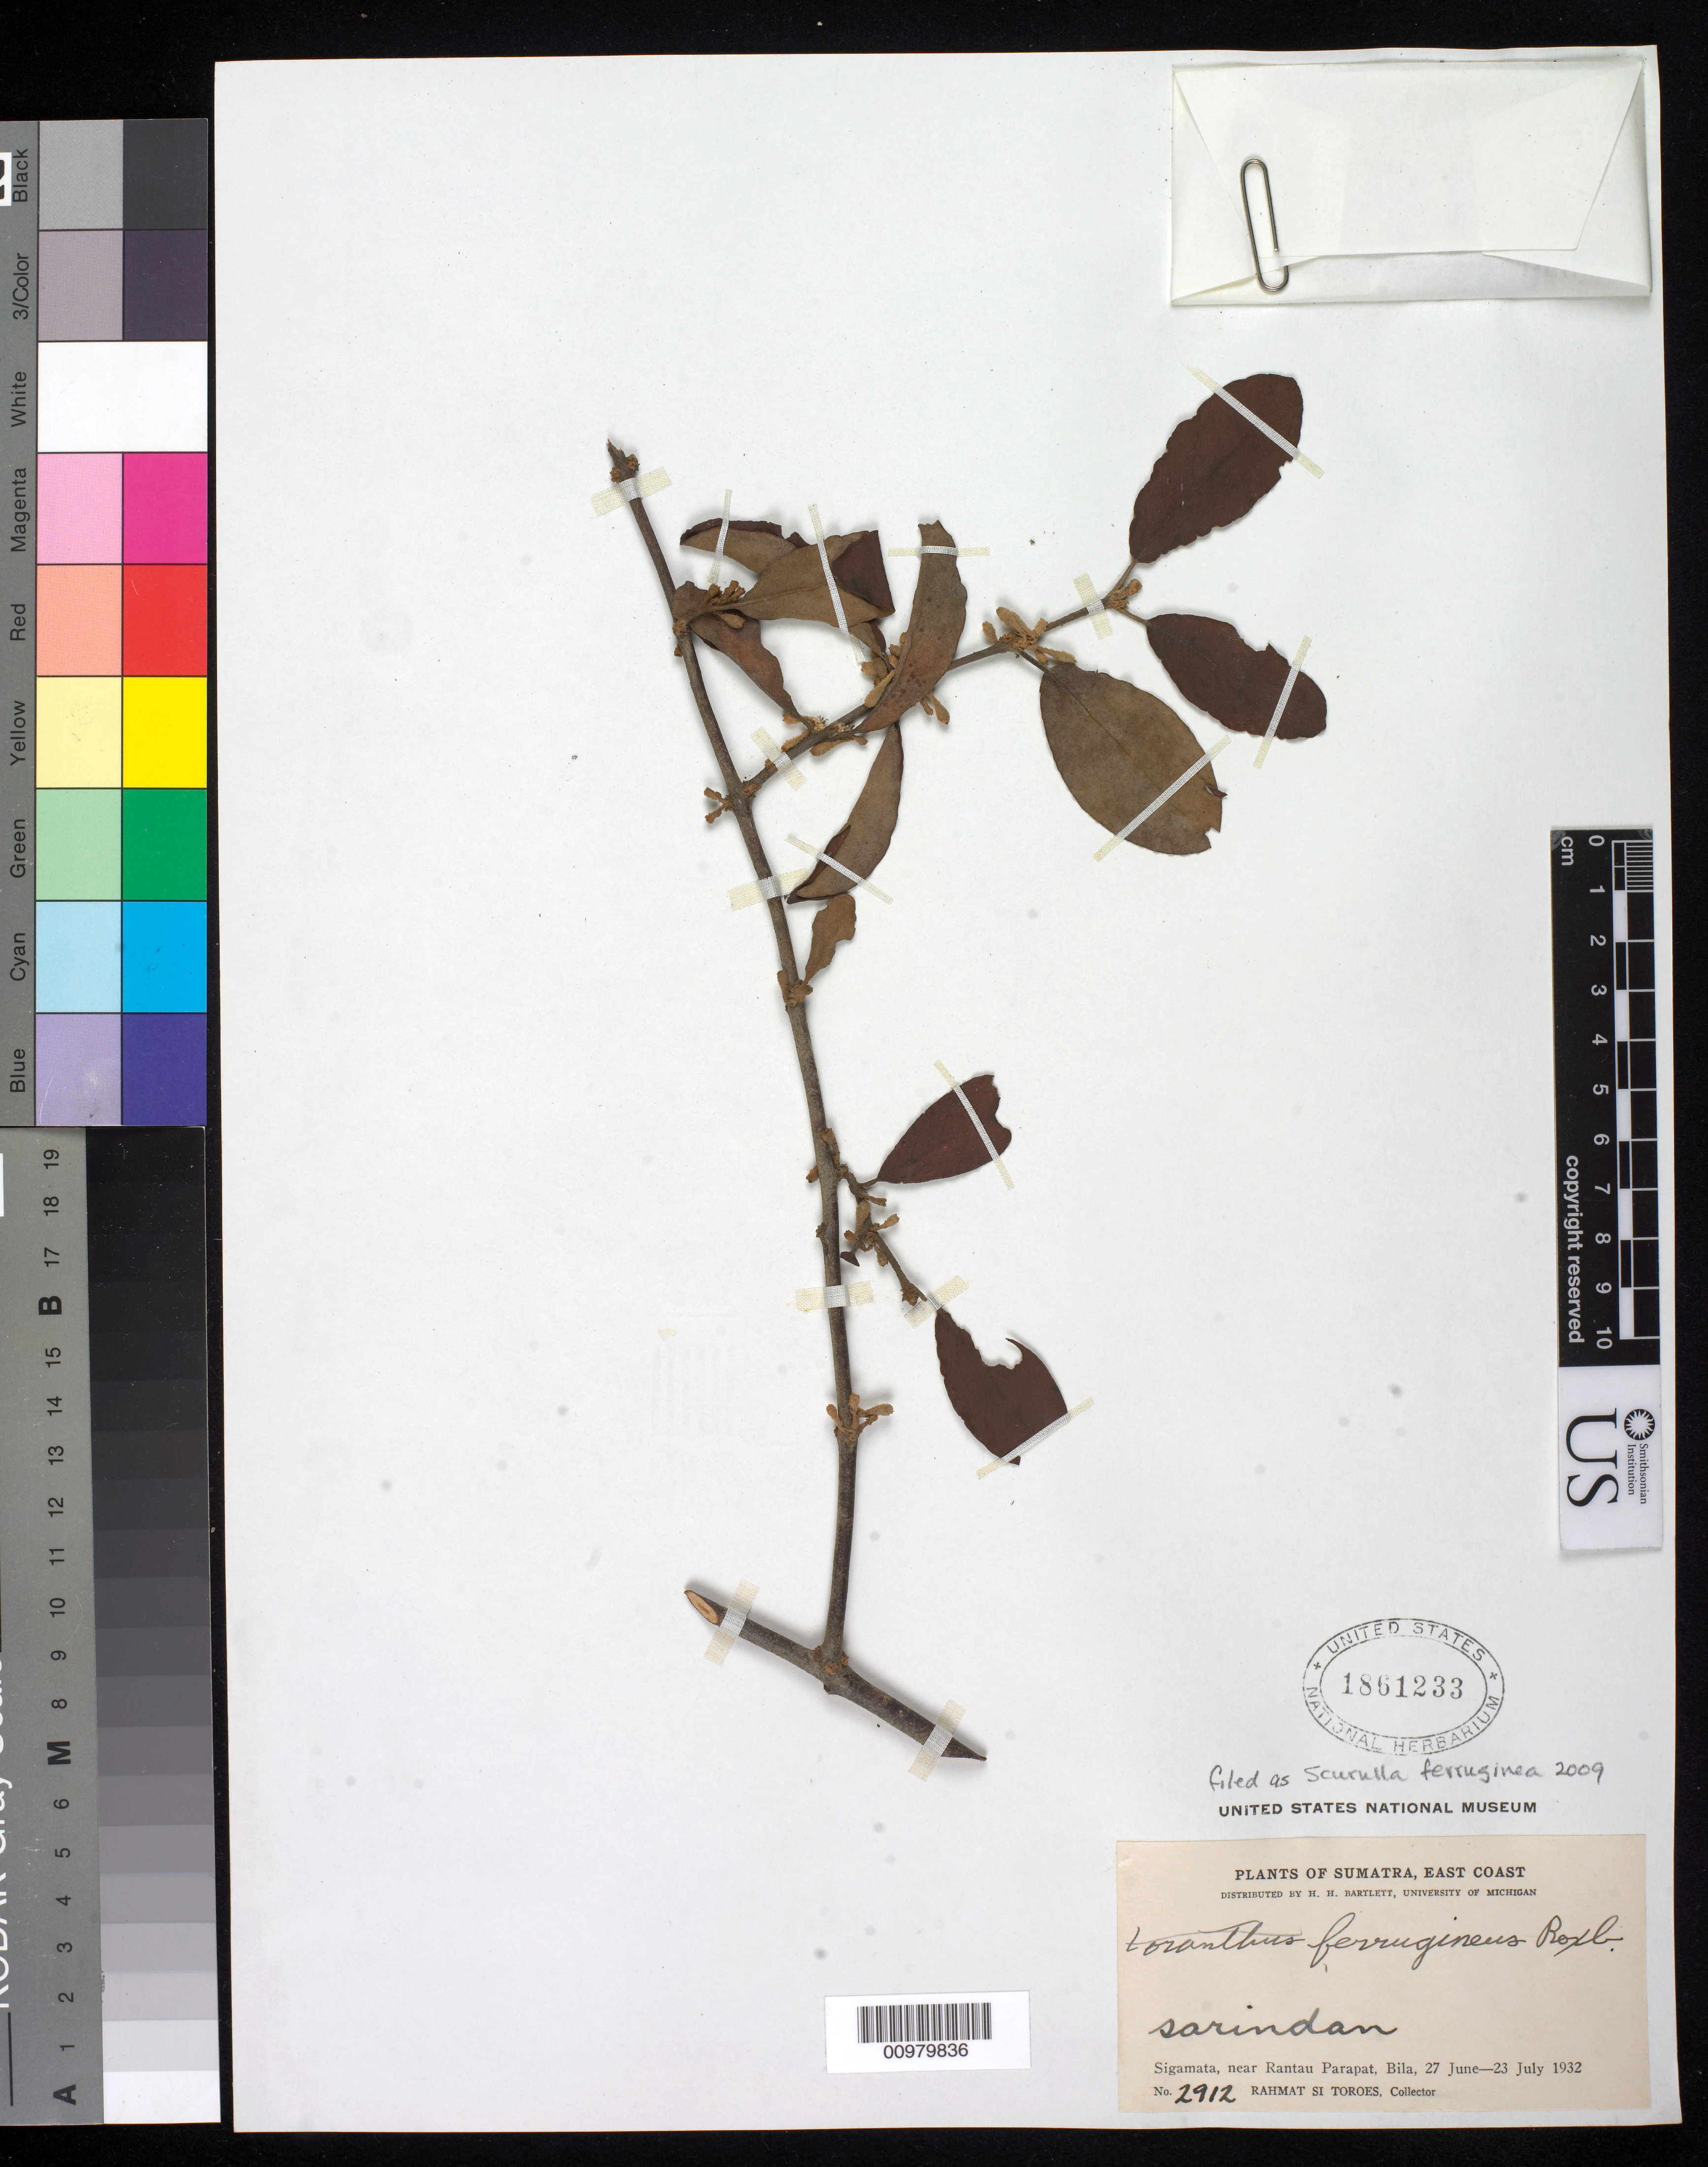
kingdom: Plantae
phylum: Tracheophyta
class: Magnoliopsida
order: Santalales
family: Loranthaceae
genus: Scurrula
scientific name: Scurrula ferruginea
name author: (Jack) Danser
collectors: Rahmat Si Boeea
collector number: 2912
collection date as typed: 27 Jun 1932 to 23 Jul 1932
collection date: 1932-06-27/1932-07-23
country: Indonesia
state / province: Sumatra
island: Sumatra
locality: East Coast, Bila, Sigamata, near Rantau Parapat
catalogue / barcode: US 1861233